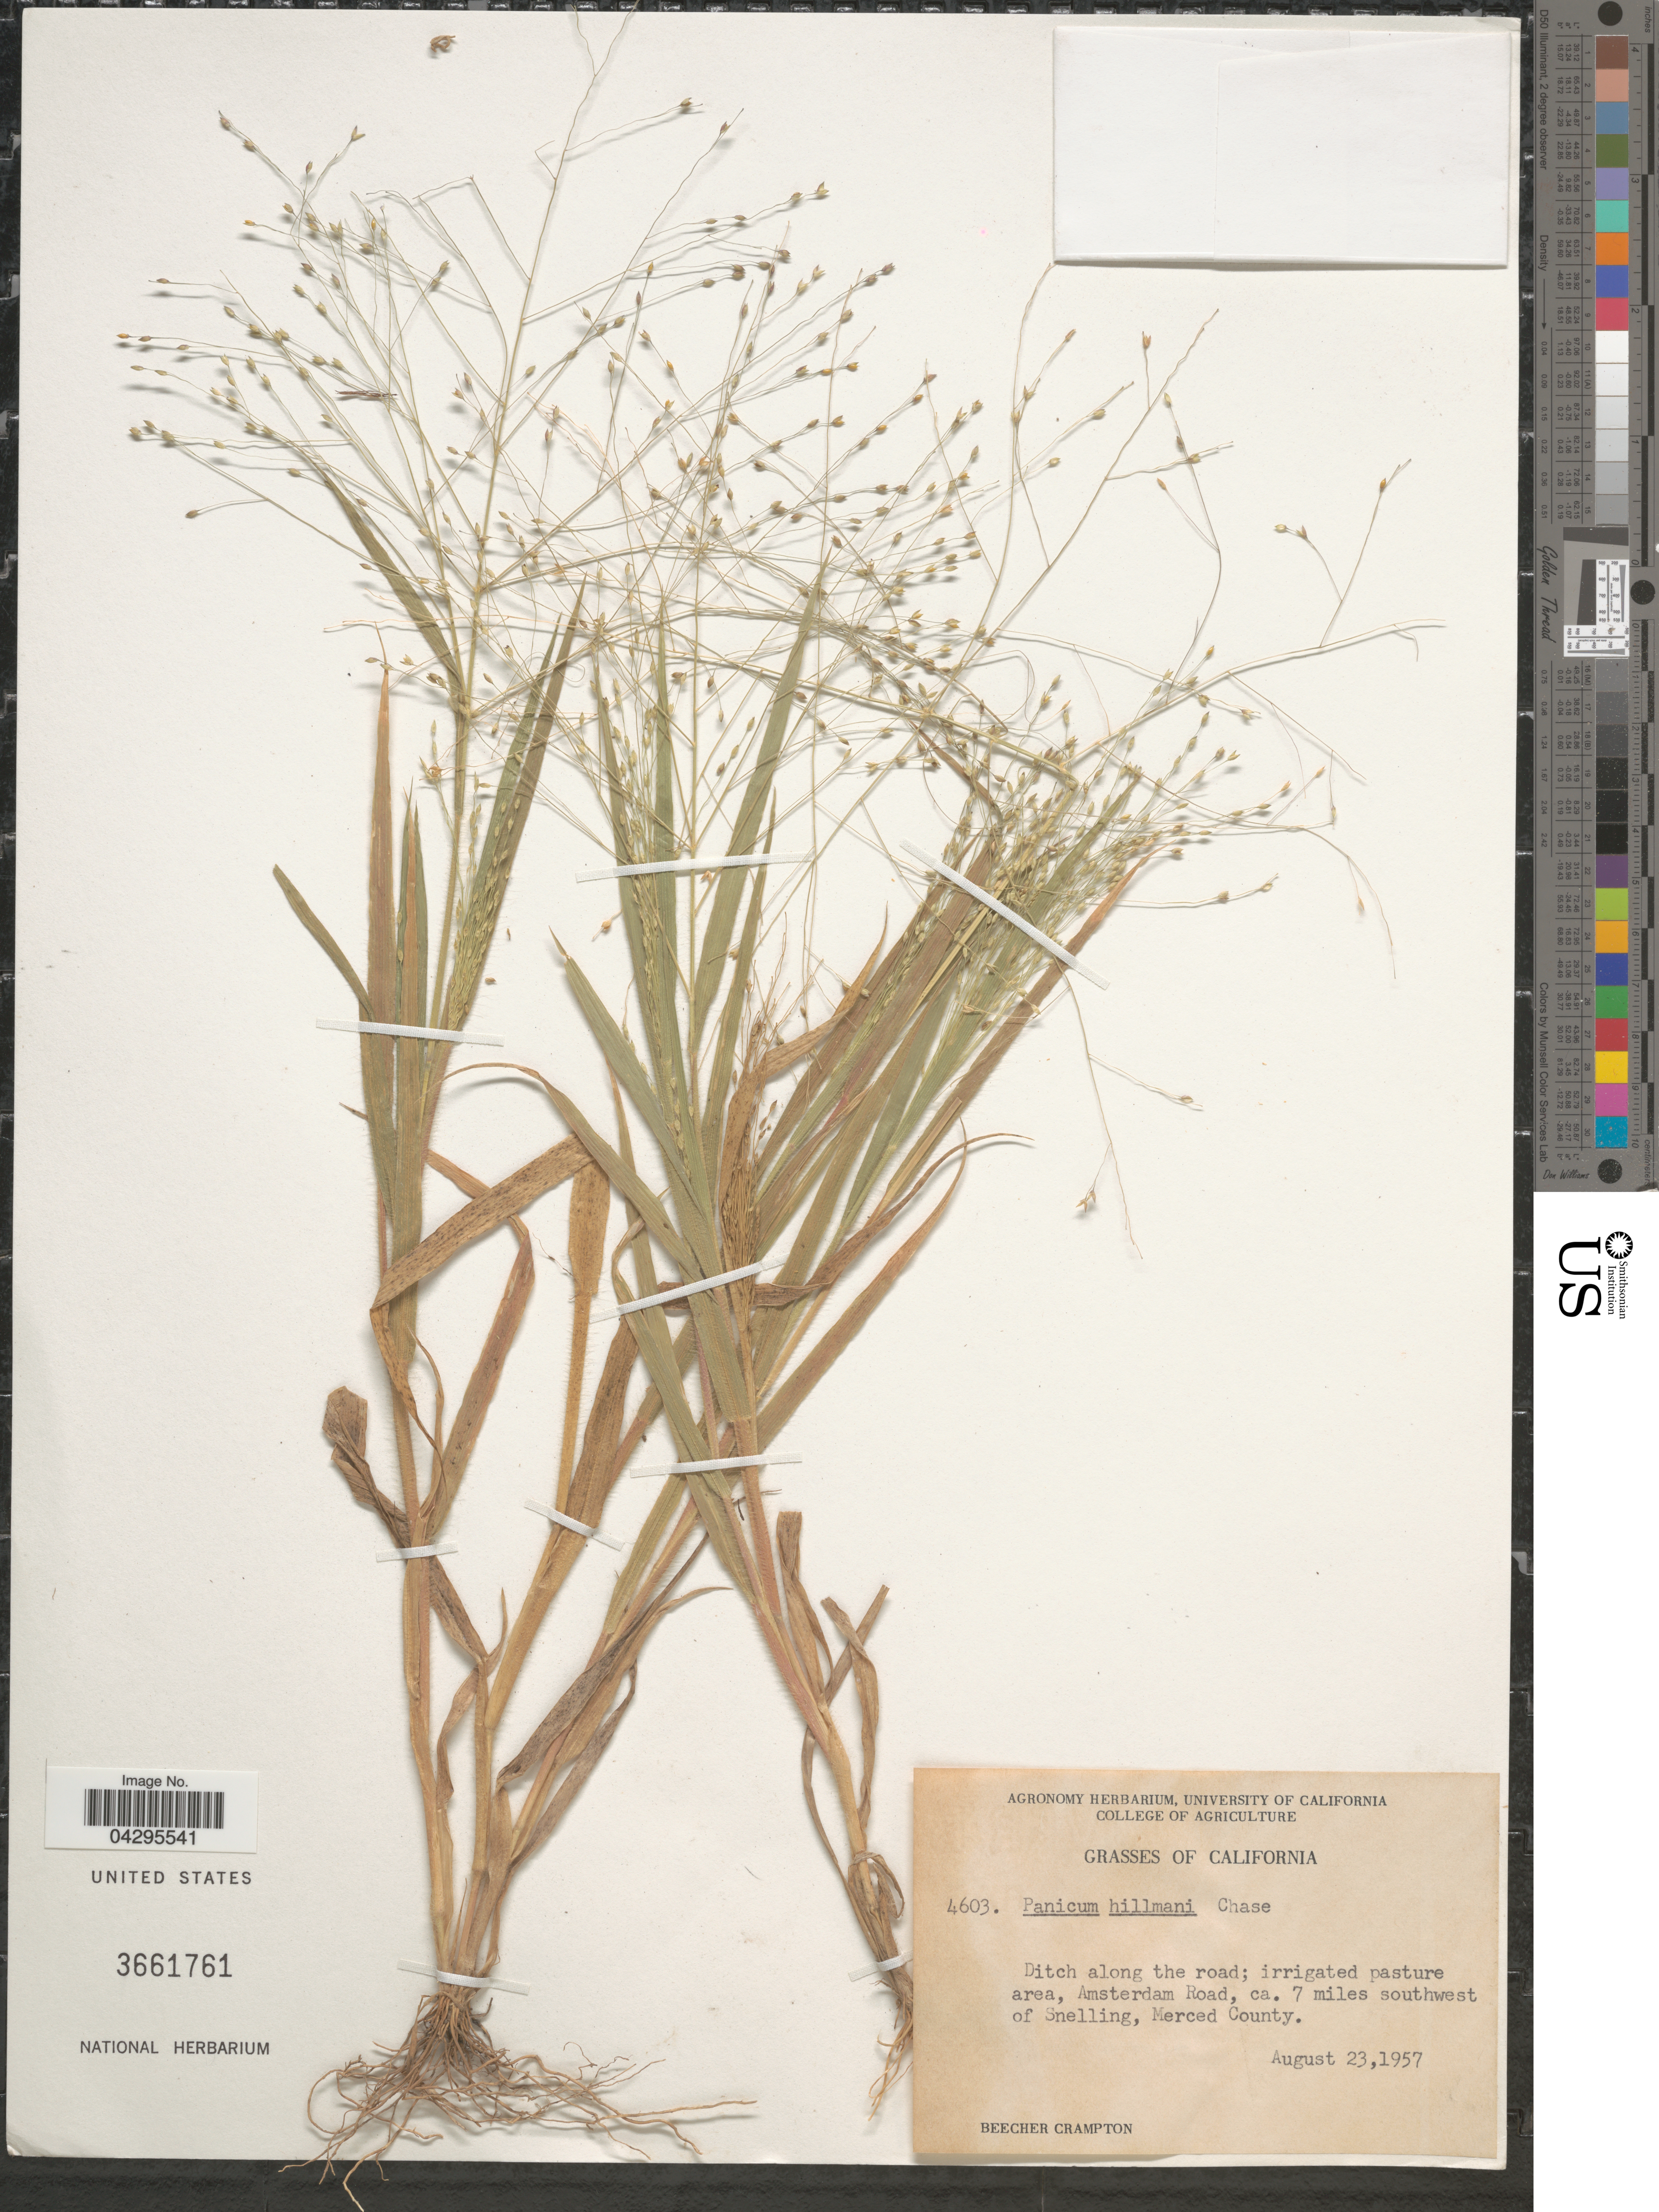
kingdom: Plantae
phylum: Tracheophyta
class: Liliopsida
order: Poales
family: Poaceae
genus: Panicum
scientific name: Panicum hillmanii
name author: Chase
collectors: B. Crampton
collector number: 4603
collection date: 1957-08-23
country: United States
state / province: California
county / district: Merced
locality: Ditch along the road; irrigated pasture area, Amsterdam Road, ca. 7 miles southwest of Snelling, Merced County.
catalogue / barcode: US 3661761